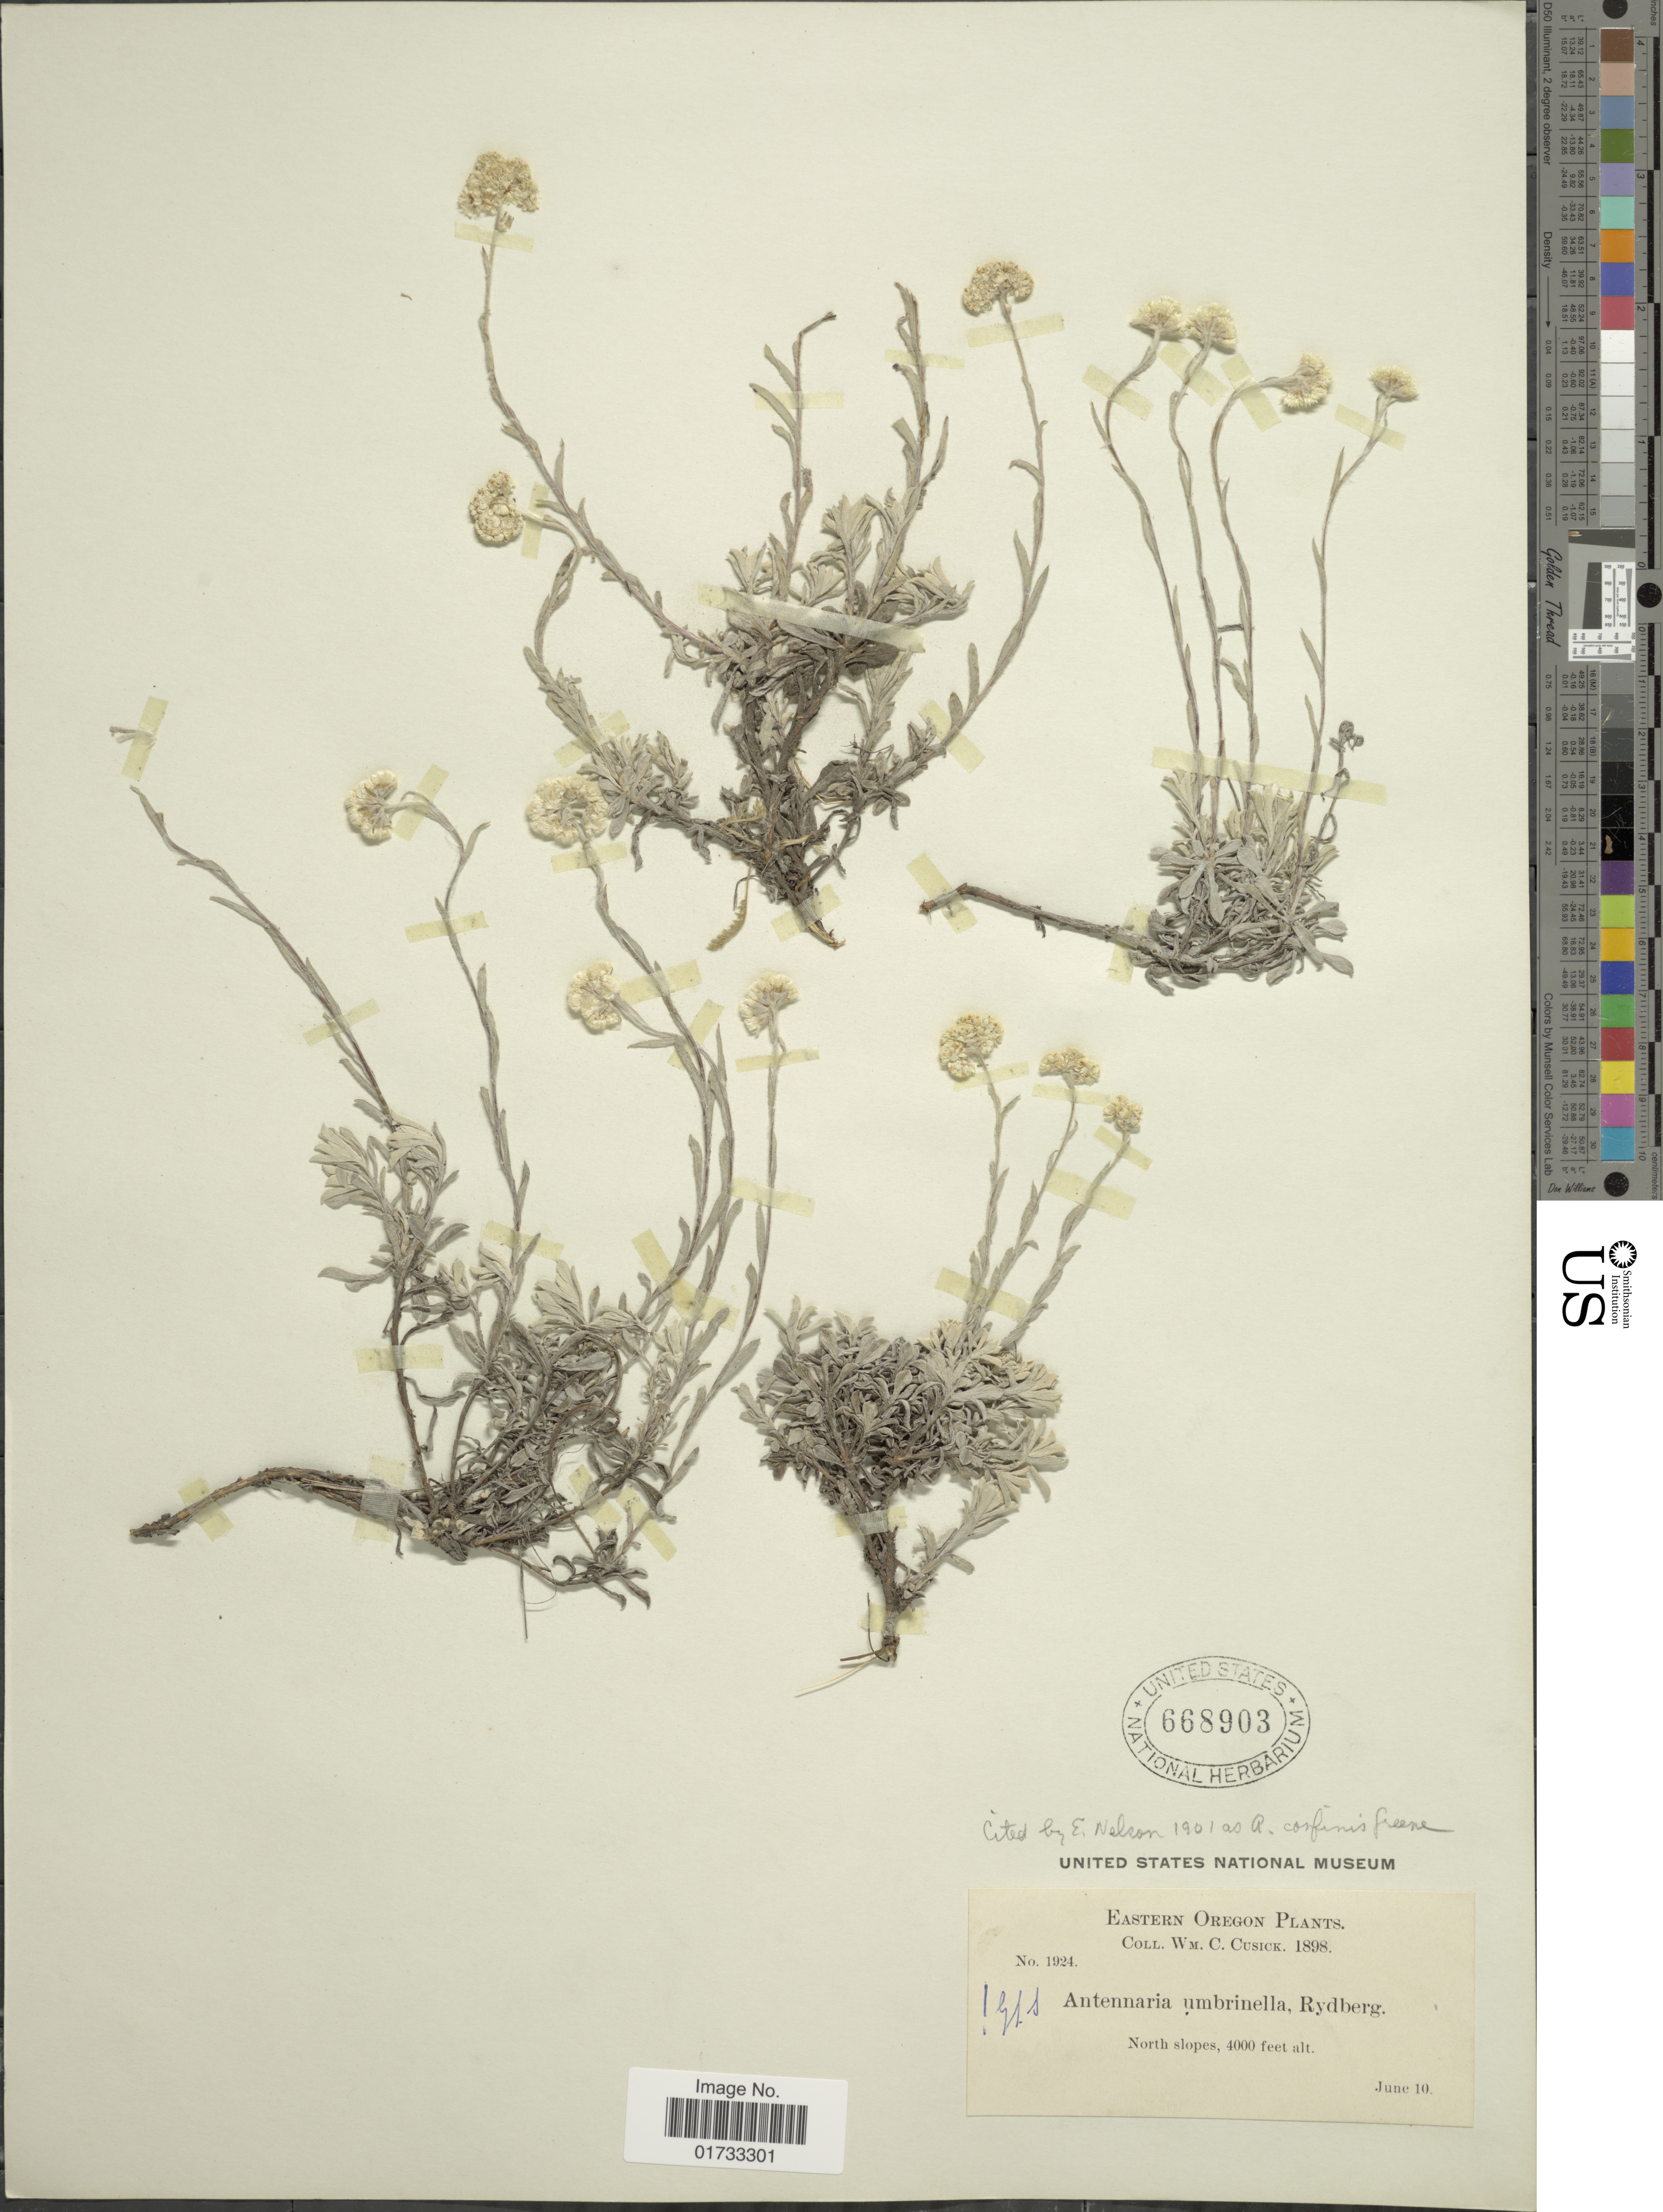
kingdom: Plantae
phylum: Tracheophyta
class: Magnoliopsida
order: Asterales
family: Asteraceae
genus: Antennaria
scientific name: Antennaria umbrinella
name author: Rydb.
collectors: W. C. Cusick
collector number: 1924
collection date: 1898-06-10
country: United States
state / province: Oregon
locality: Eastern Oregon, North slopes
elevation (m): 1219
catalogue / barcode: US 668903